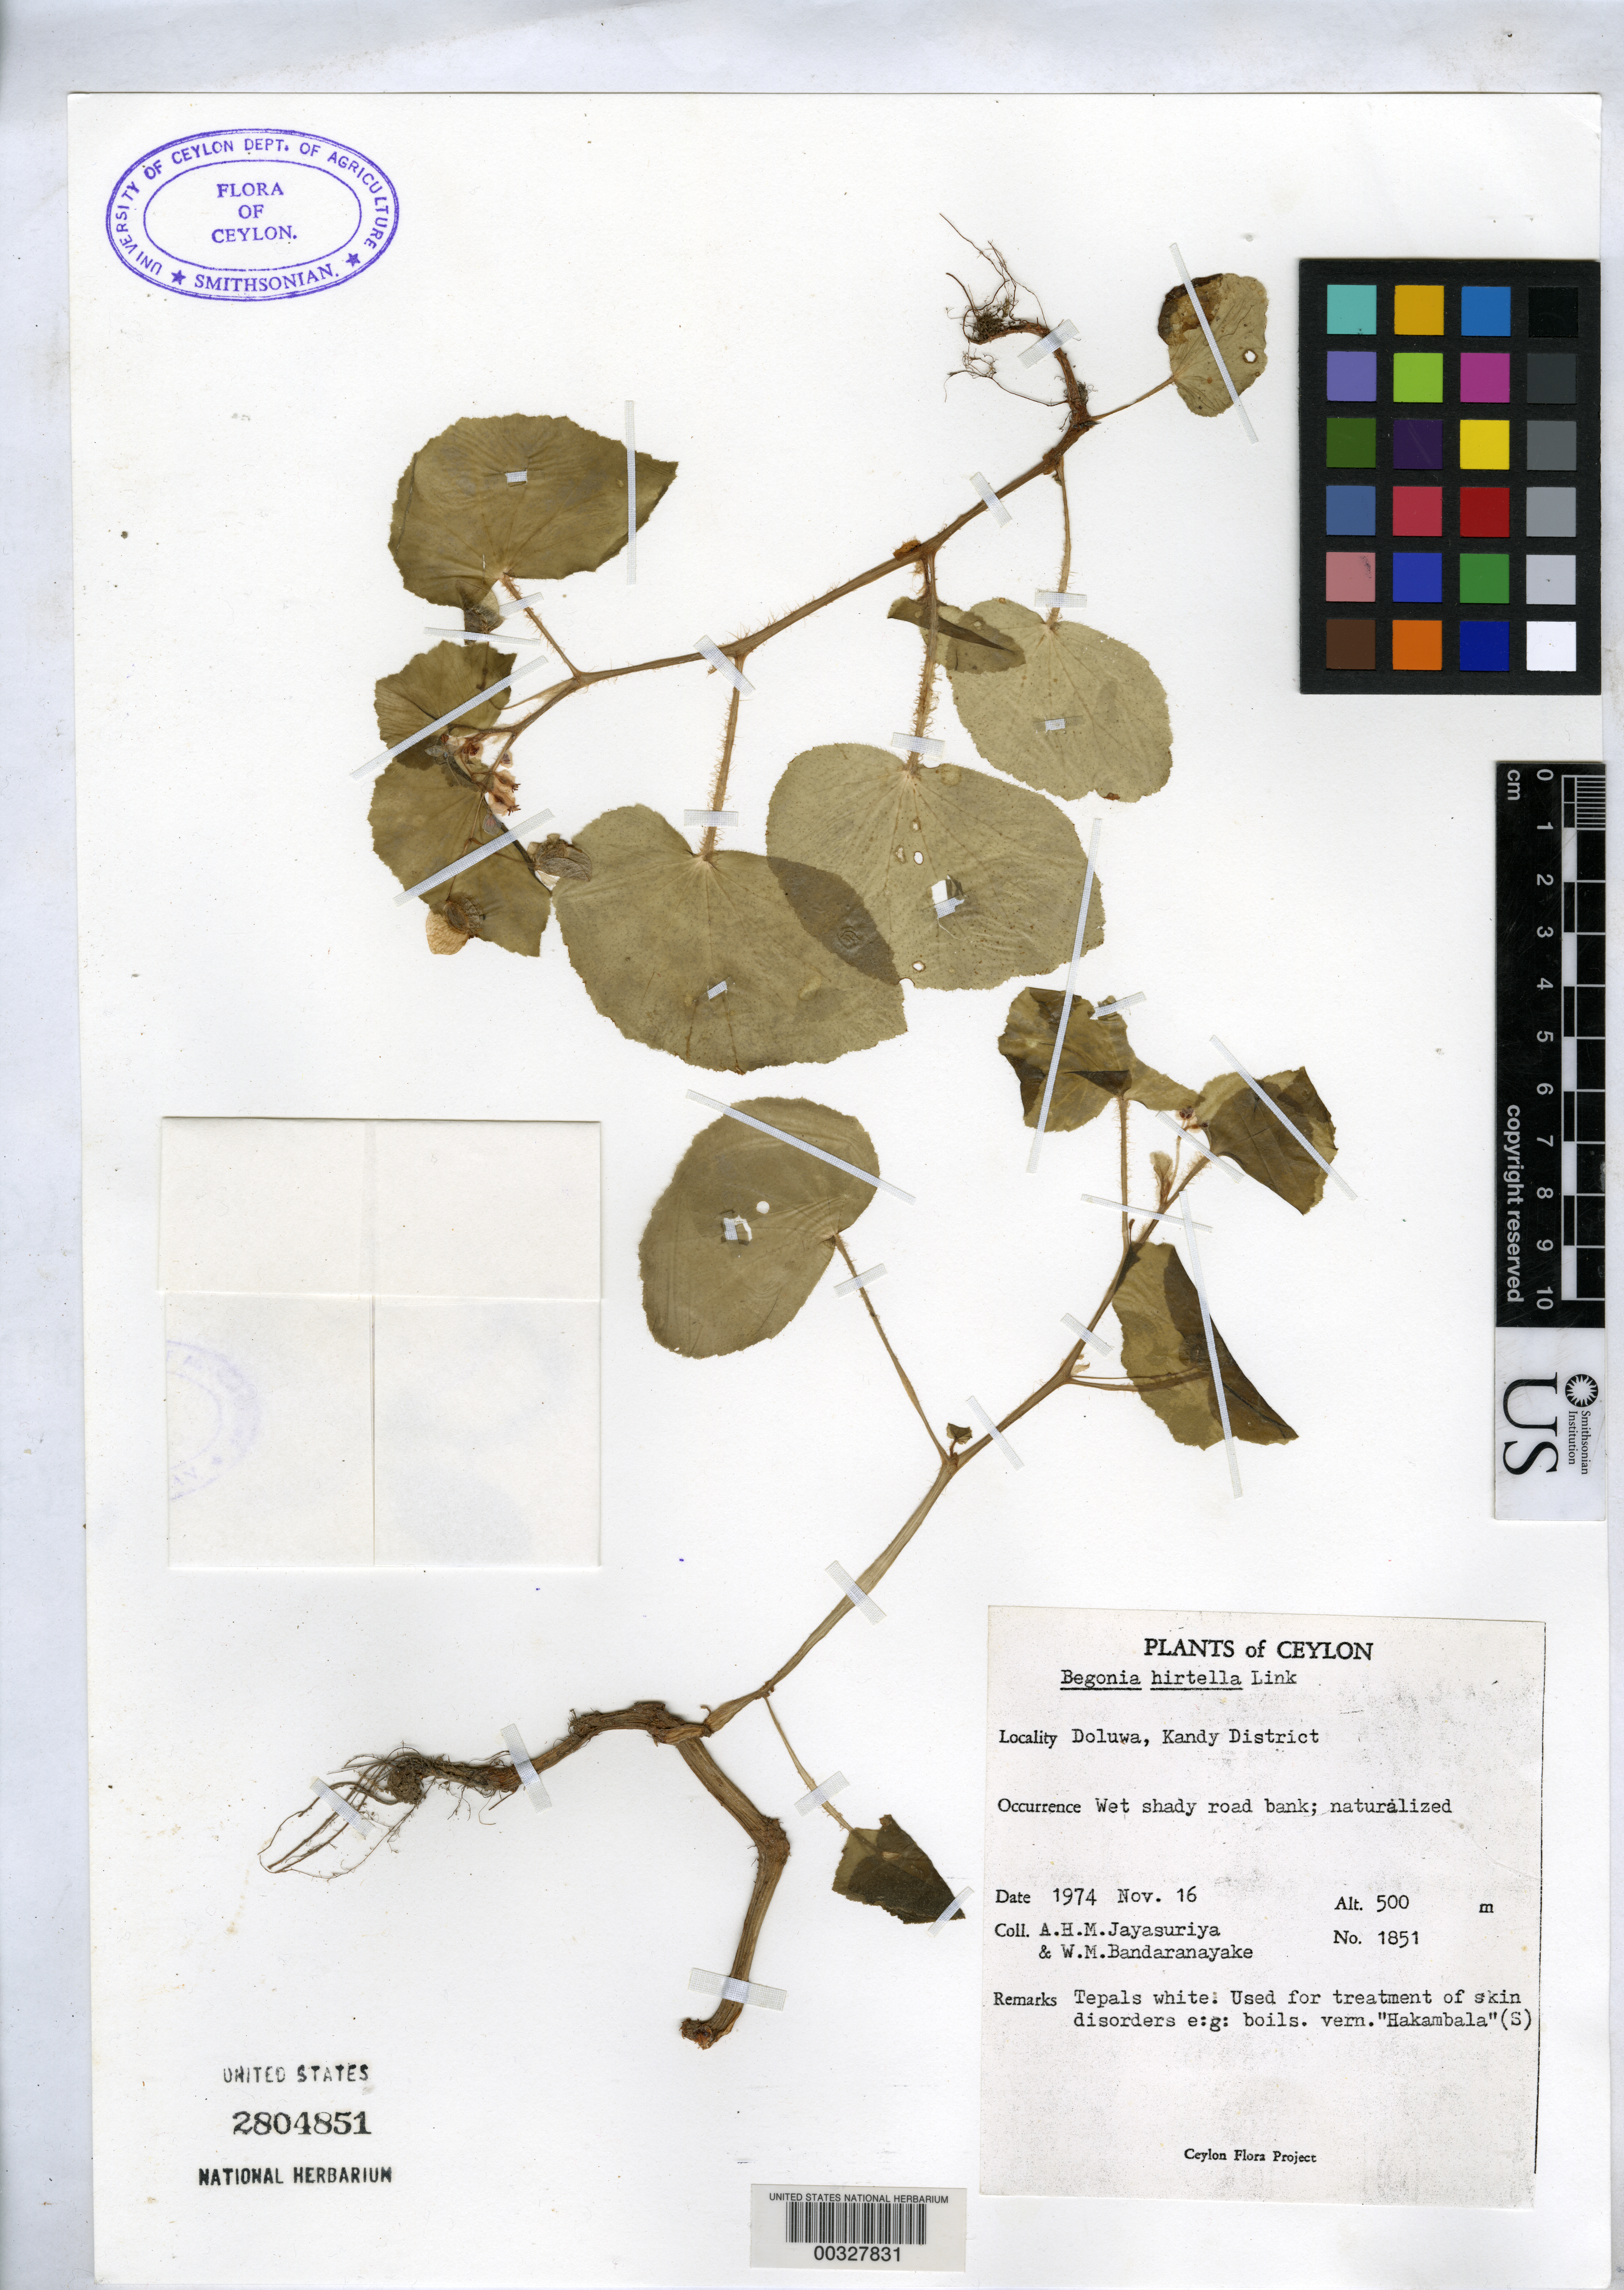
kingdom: Plantae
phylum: Tracheophyta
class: Magnoliopsida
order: Cucurbitales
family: Begoniaceae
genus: Begonia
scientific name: Begonia hirtella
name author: Link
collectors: A. H. Jayasuriya & W. Bandaranayake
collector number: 1851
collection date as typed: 16 Nov 1974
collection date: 1974-11-16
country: Sri Lanka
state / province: Central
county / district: Kandy Dist.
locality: Doluwa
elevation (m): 500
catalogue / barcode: US 2804851